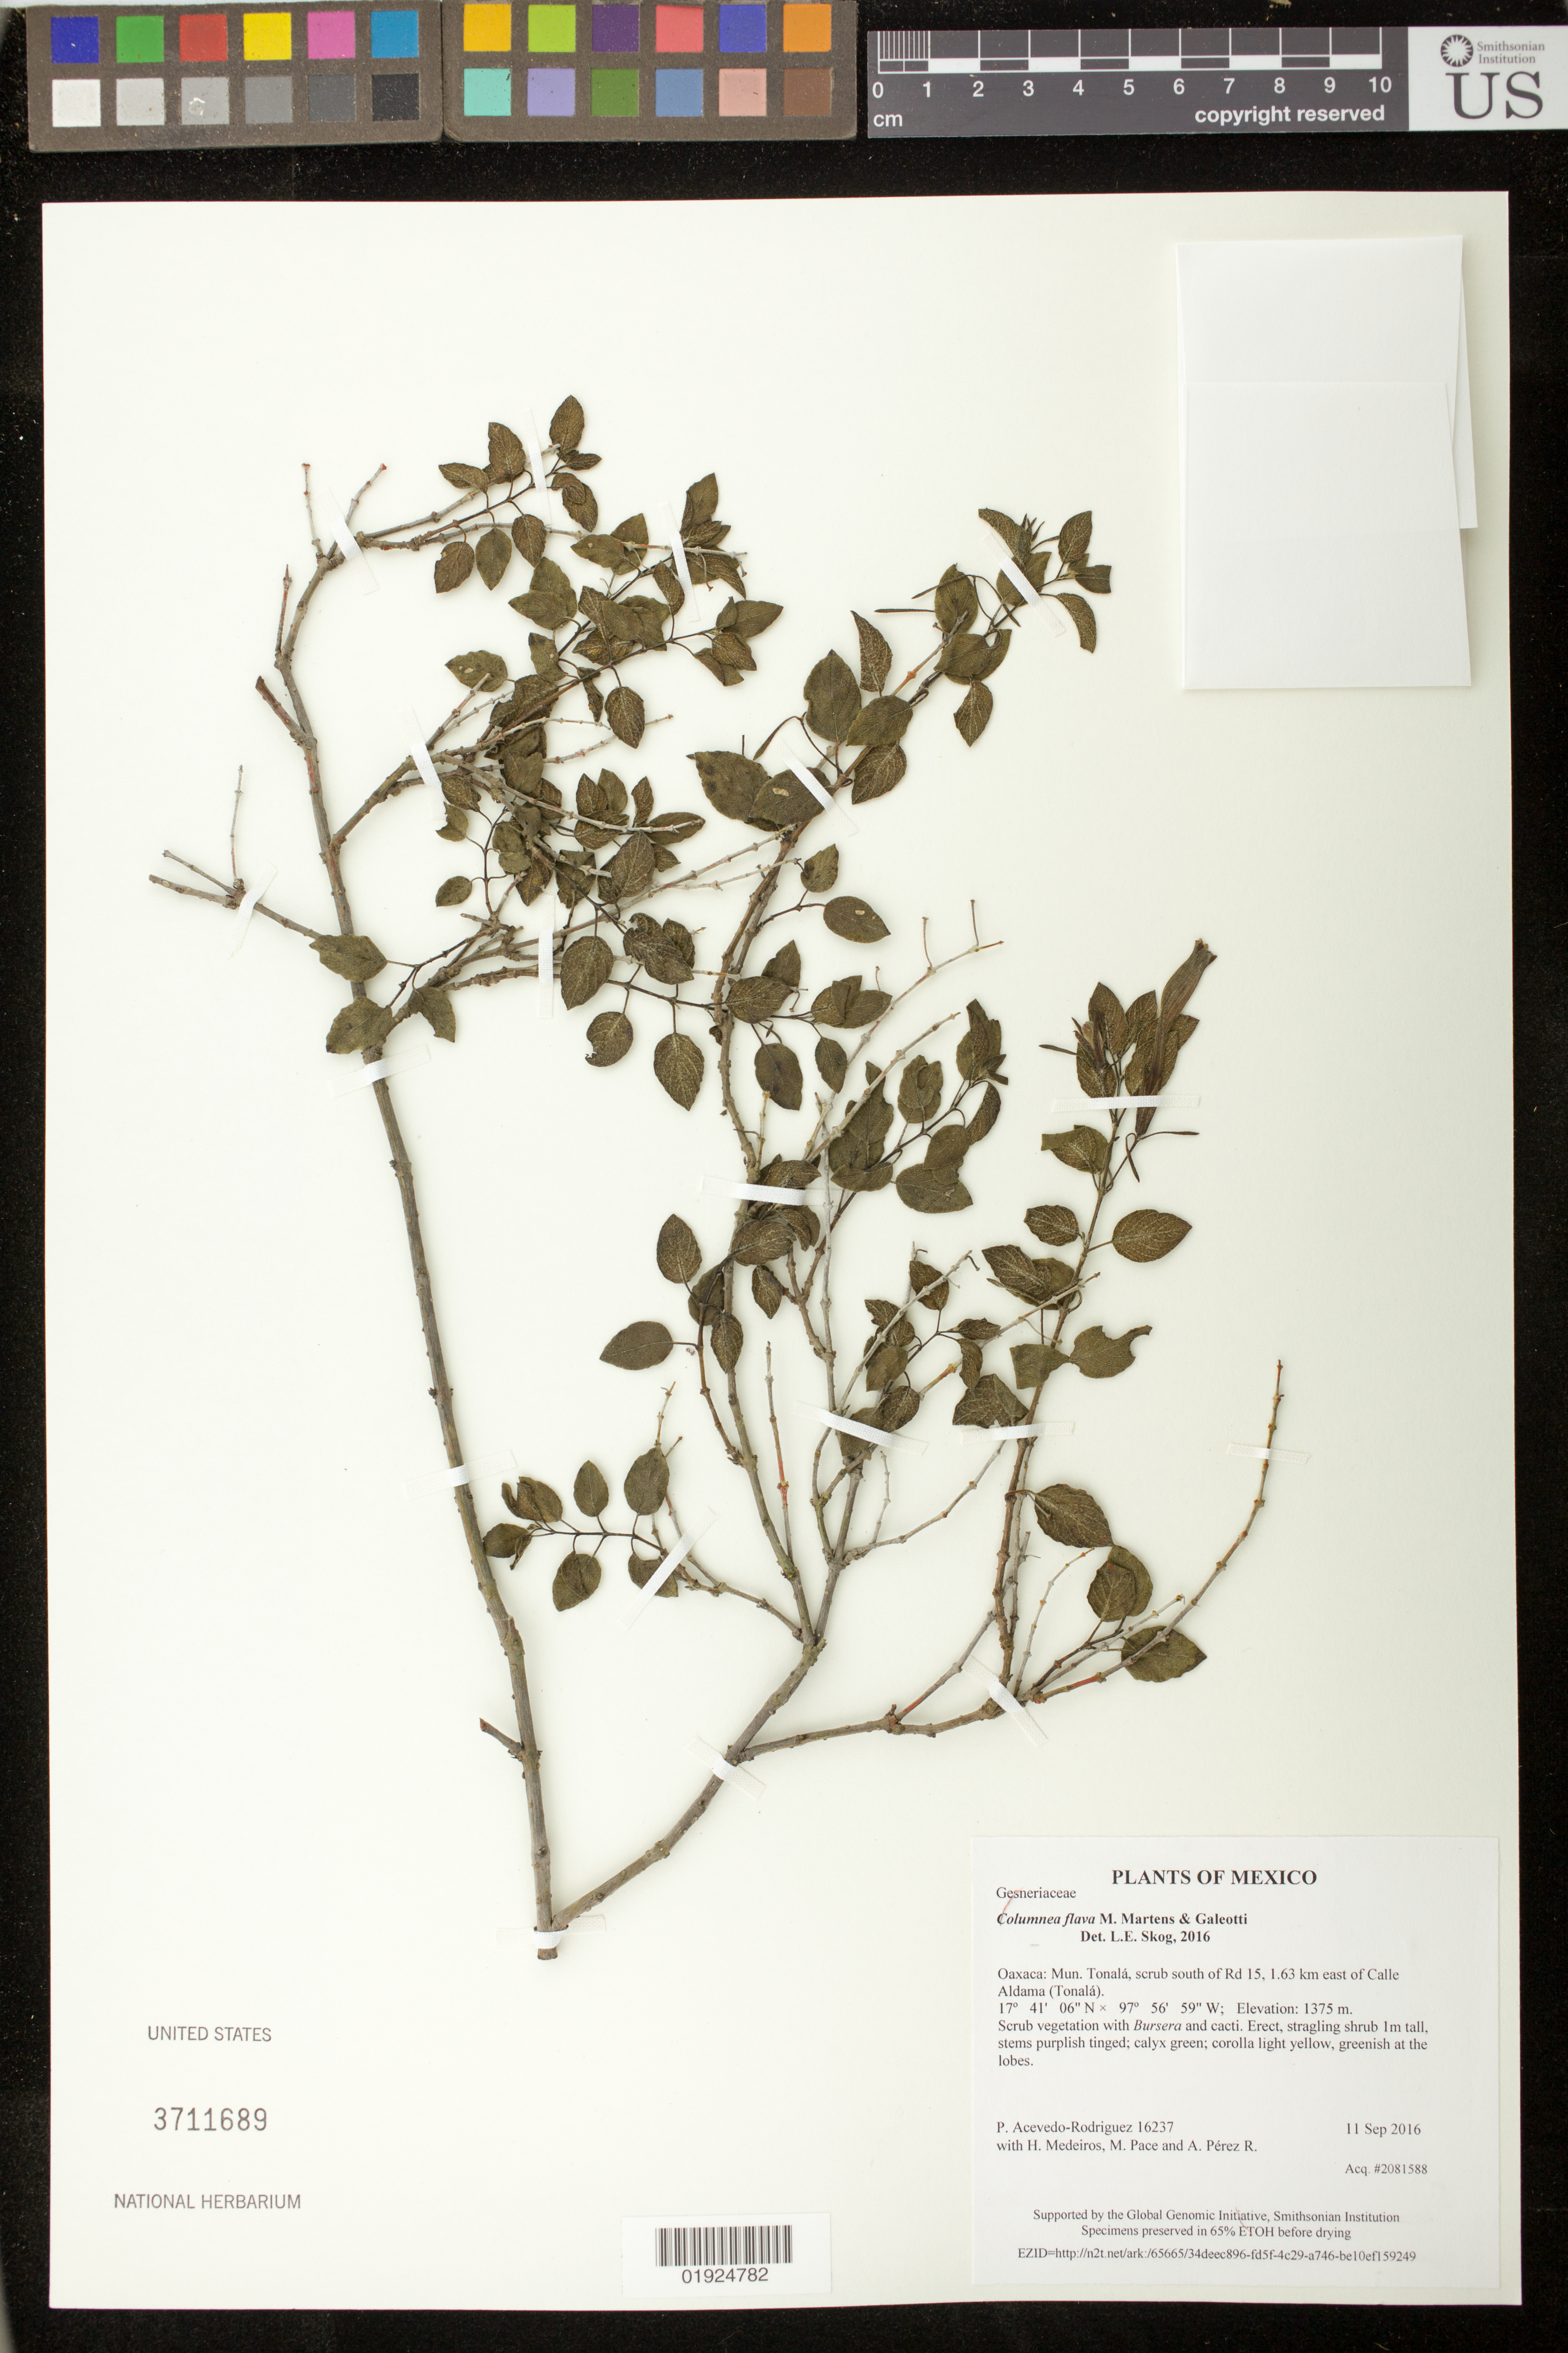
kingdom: Plantae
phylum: Tracheophyta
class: Magnoliopsida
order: Lamiales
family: Acanthaceae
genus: Ruellia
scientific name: Ruellia cedilloi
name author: Ramamoorthy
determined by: Strong, Mark T., (BOT), Smithsonian Institution - National Museum of Natural History (UNITED STATES)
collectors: P. Acevedo-Rodr., H. Medeiros, M. R. Pace & A. Pérez R.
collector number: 16237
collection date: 2016-09-11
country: Mexico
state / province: Oaxaca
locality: Mun. Tonalá, scrub south of Rd 15, 1.63 km east of Calle Aldama (Tonalá).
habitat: Scrub vegetation with Bursera and cacti.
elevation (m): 1375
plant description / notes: US, NY, K, MO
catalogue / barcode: US 3711689